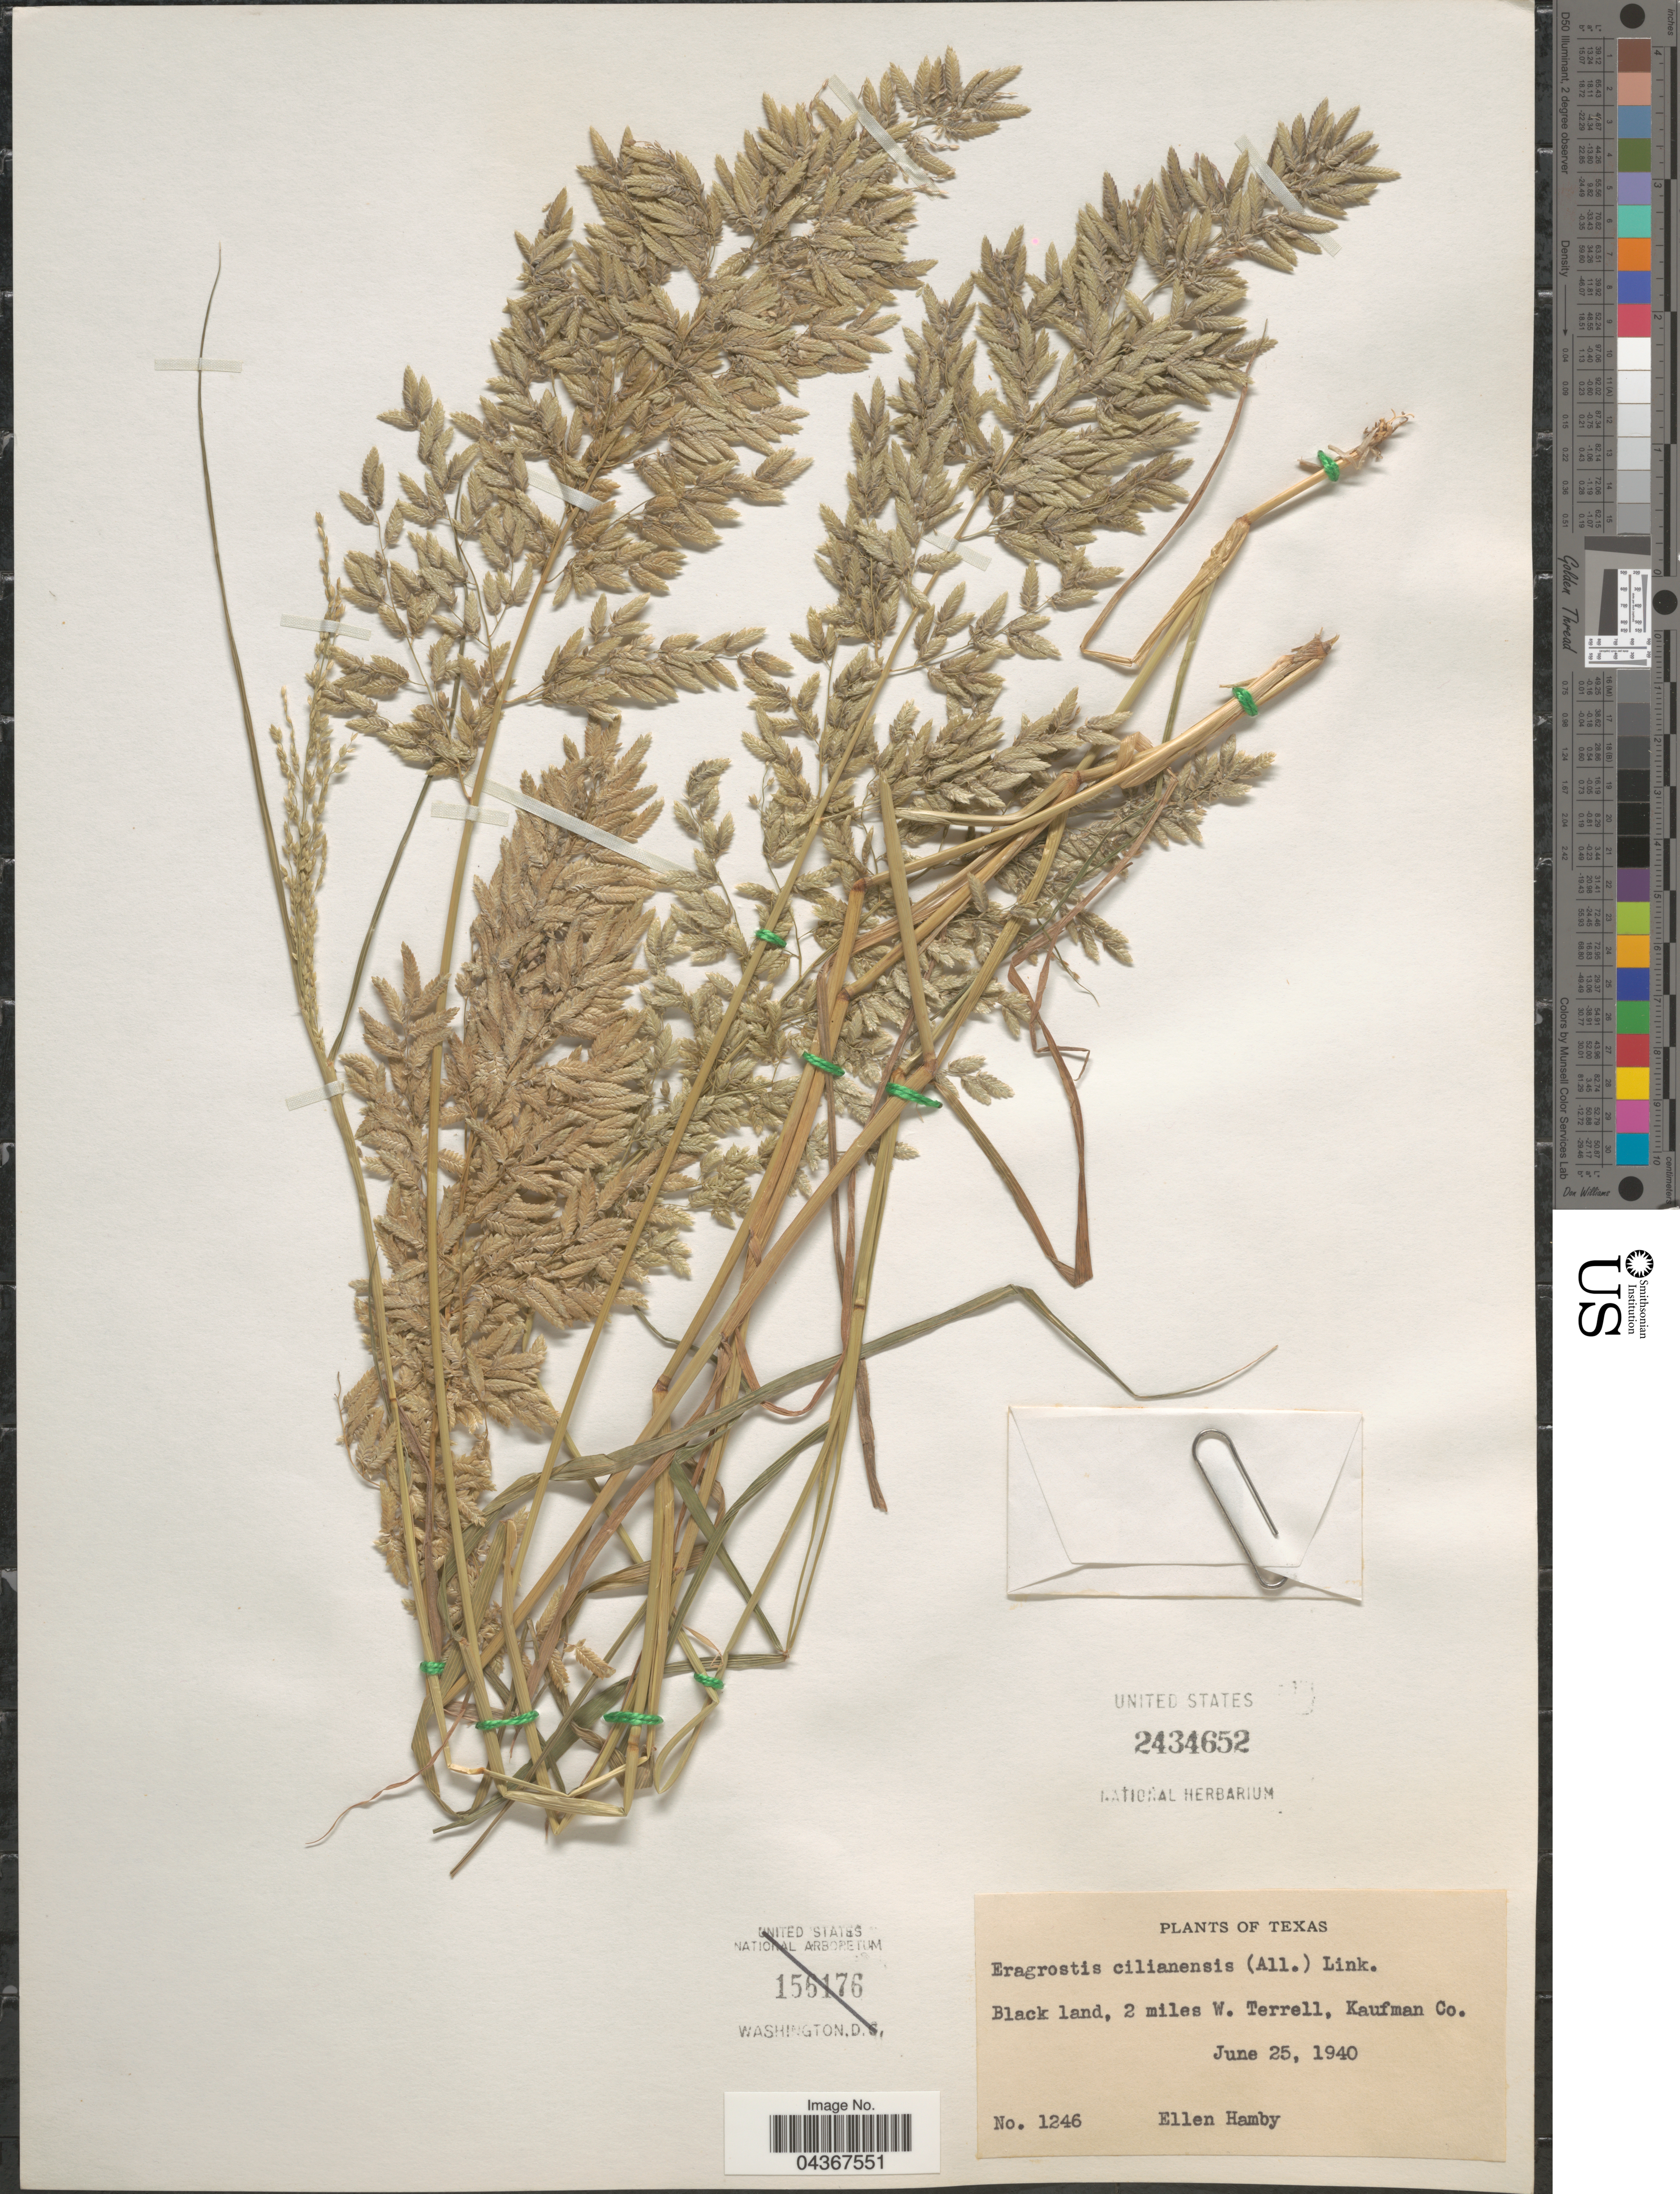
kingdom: Plantae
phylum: Tracheophyta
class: Liliopsida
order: Poales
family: Poaceae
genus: Eragrostis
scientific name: Eragrostis cilianensis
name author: (Bellardi) Vignolo ex Janch.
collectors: E. Hamby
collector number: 1246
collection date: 1940-06-25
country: United States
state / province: Texas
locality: Black land, 2 miles W. Terrell, Kaufman Co.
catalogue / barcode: US 2434652